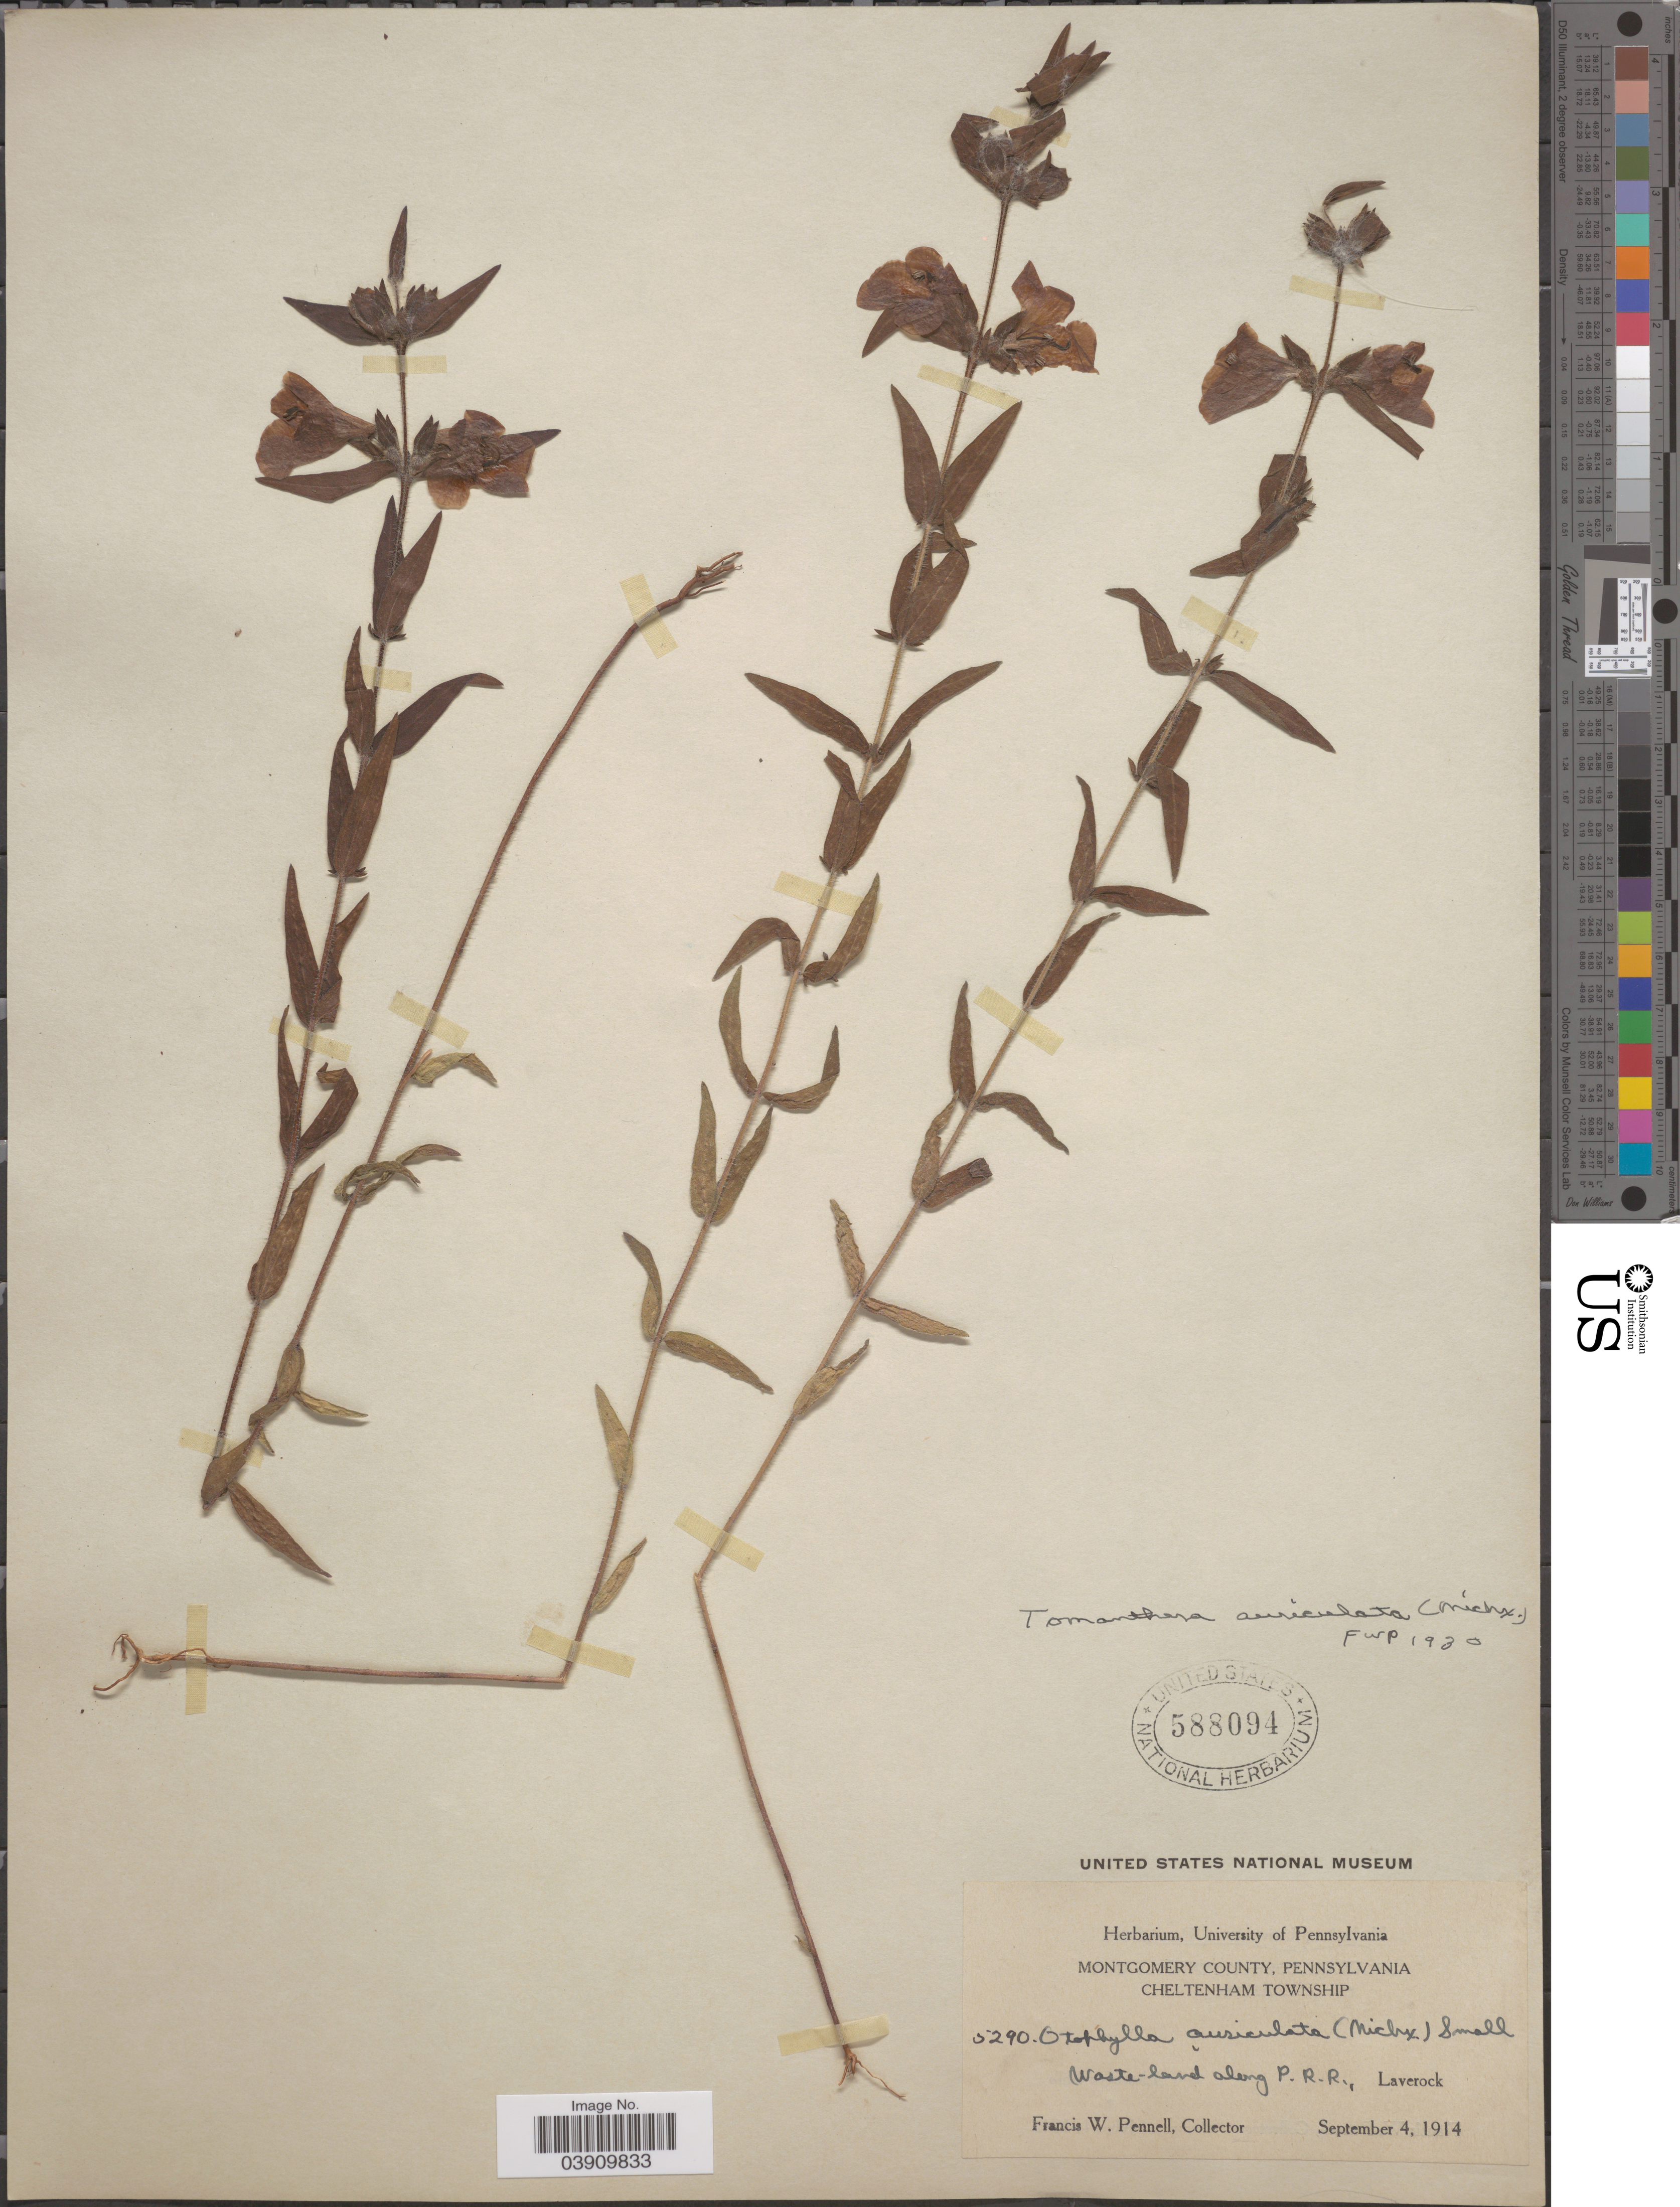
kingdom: Plantae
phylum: Tracheophyta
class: Magnoliopsida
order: Lamiales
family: Orobanchaceae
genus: Tomanthera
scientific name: Tomanthera auriculata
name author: (Michx.) Raf.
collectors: F. W. Pennell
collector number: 5290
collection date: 1914-09-04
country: United States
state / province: Pennsylvania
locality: Montgomery County. Cheltenham Township. Waste-land along P.R.R., Laverock.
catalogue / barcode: US 588094